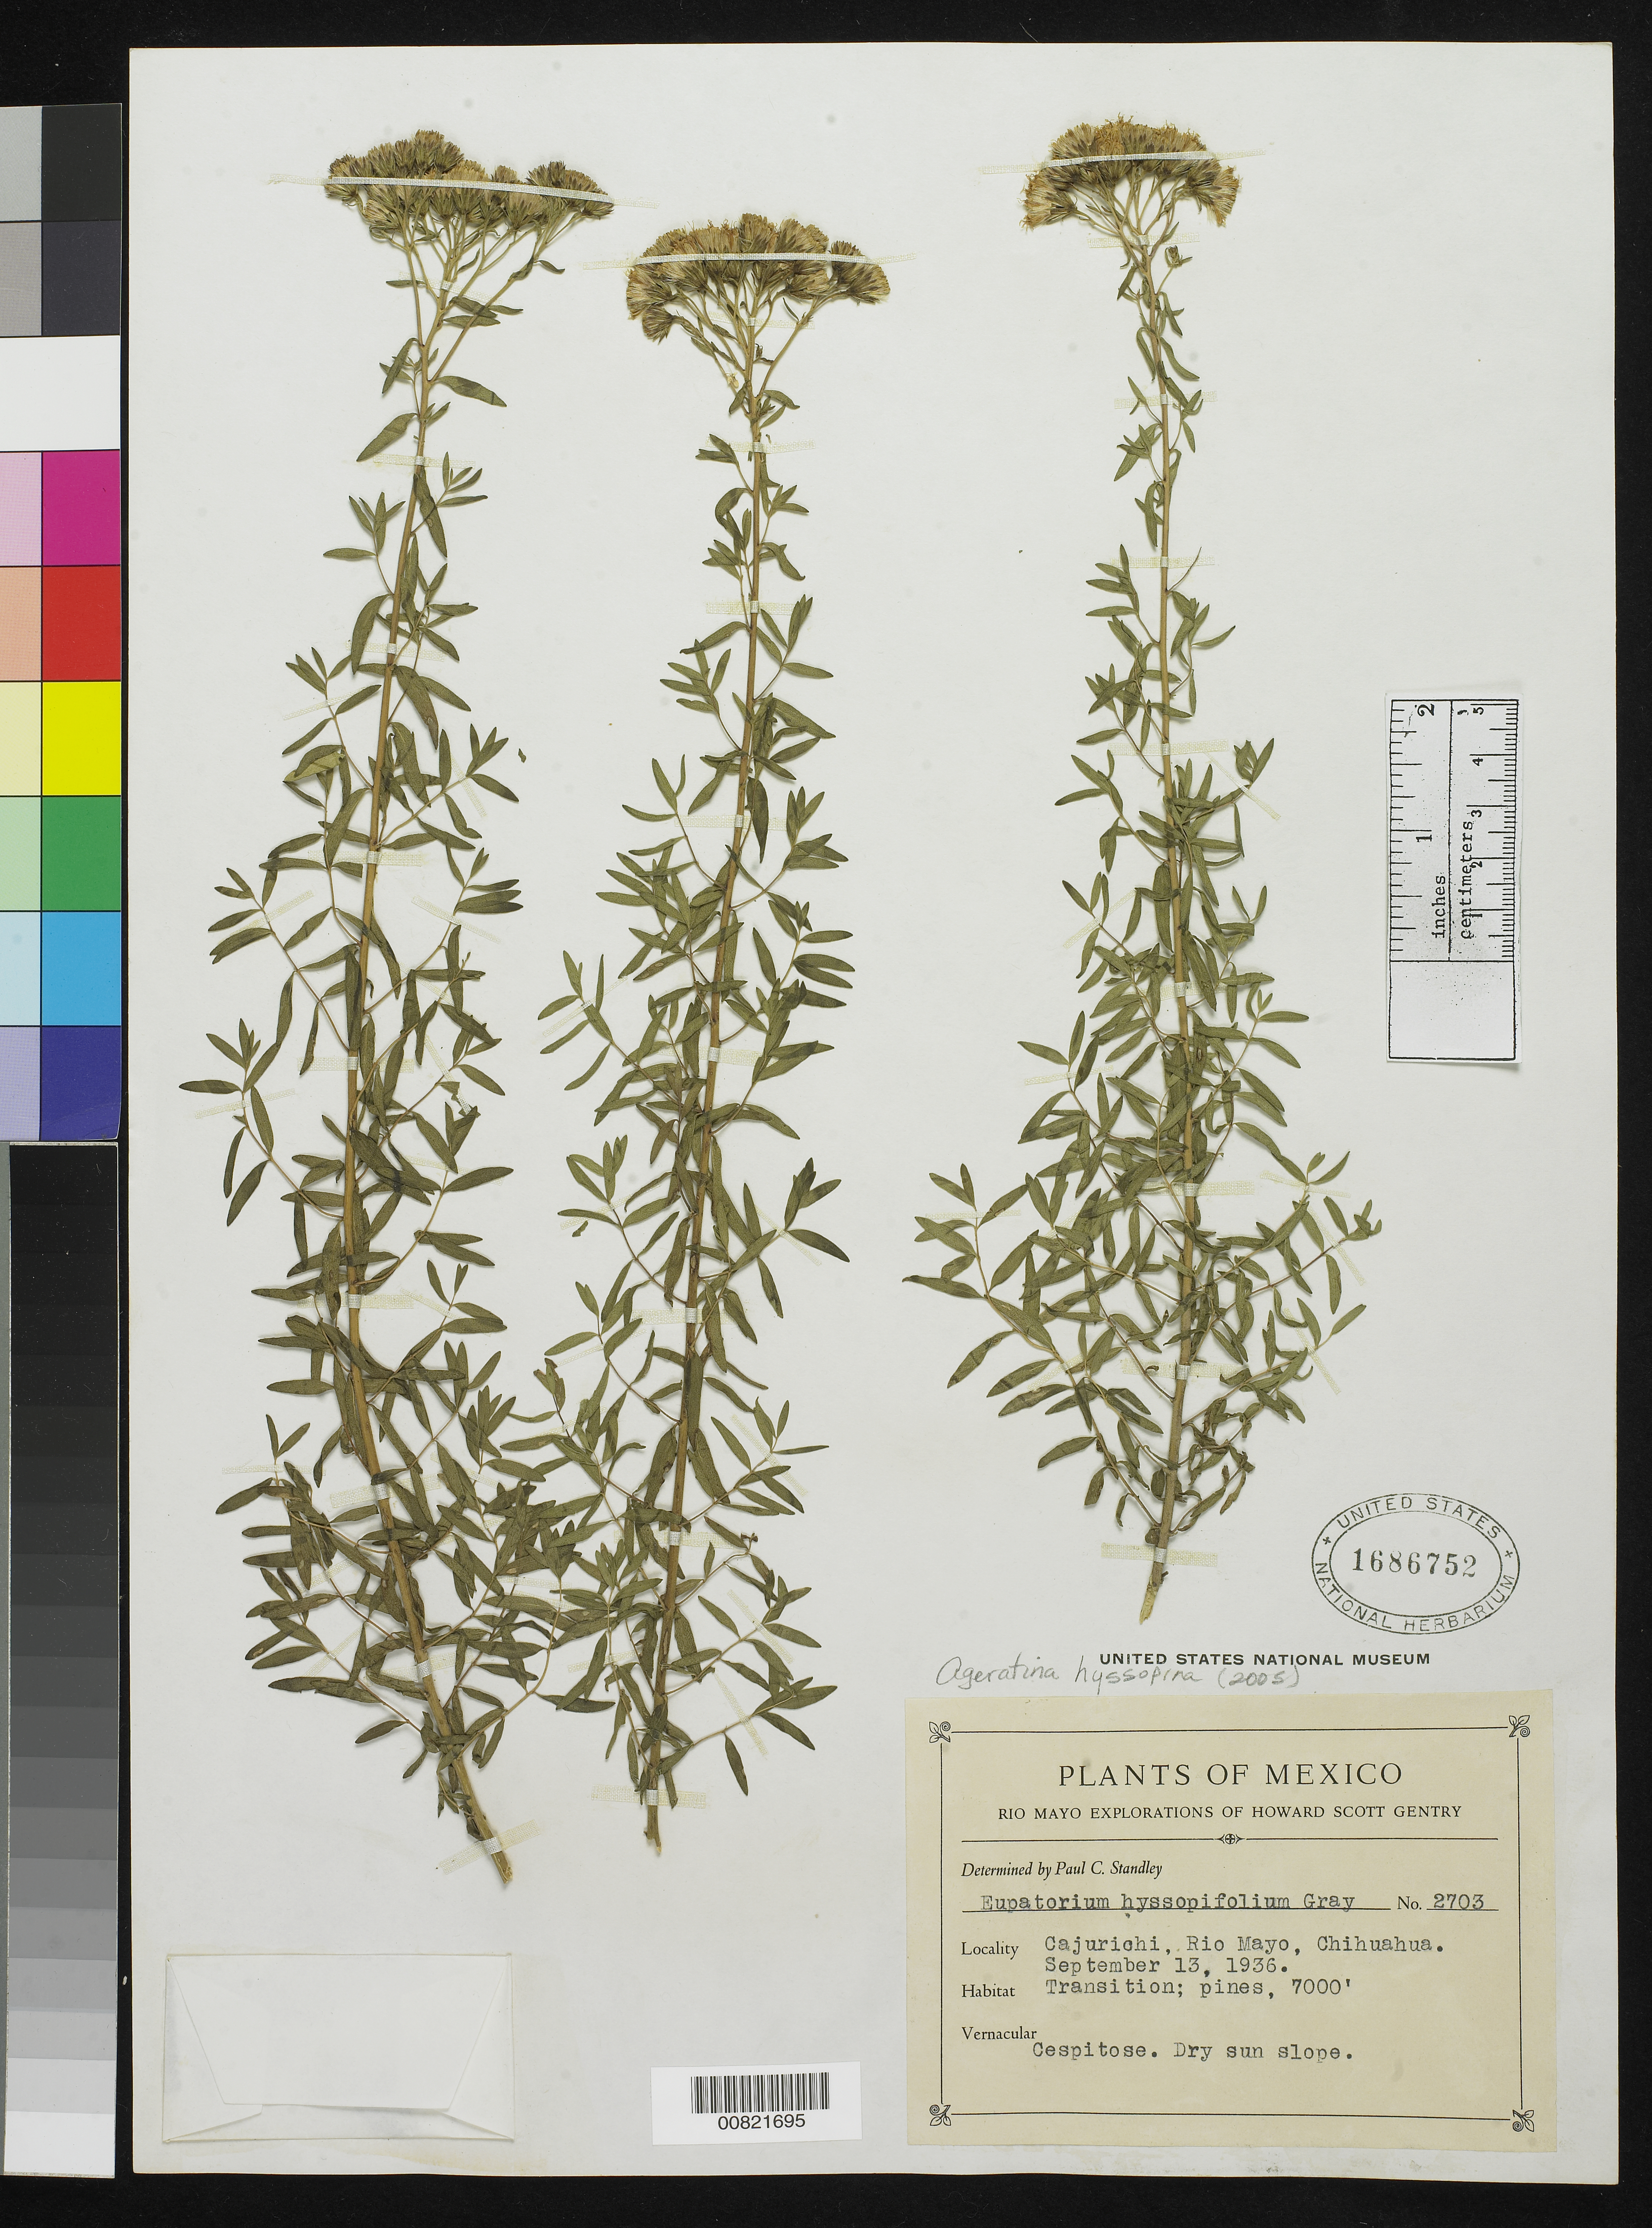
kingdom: Plantae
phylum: Tracheophyta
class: Magnoliopsida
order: Asterales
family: Asteraceae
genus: Ageratina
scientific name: Ageratina hyssopina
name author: (A. Gray) R.M. King & H. Rob.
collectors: H. S. Gentry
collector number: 2703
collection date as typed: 13 Sep 1936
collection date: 1936-09-13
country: Mexico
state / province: Chihuahua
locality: Cajurichi, Rio Mayo, Chihuahua.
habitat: Dry sun slope. Transition; pines.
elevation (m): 2134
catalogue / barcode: US 1686752